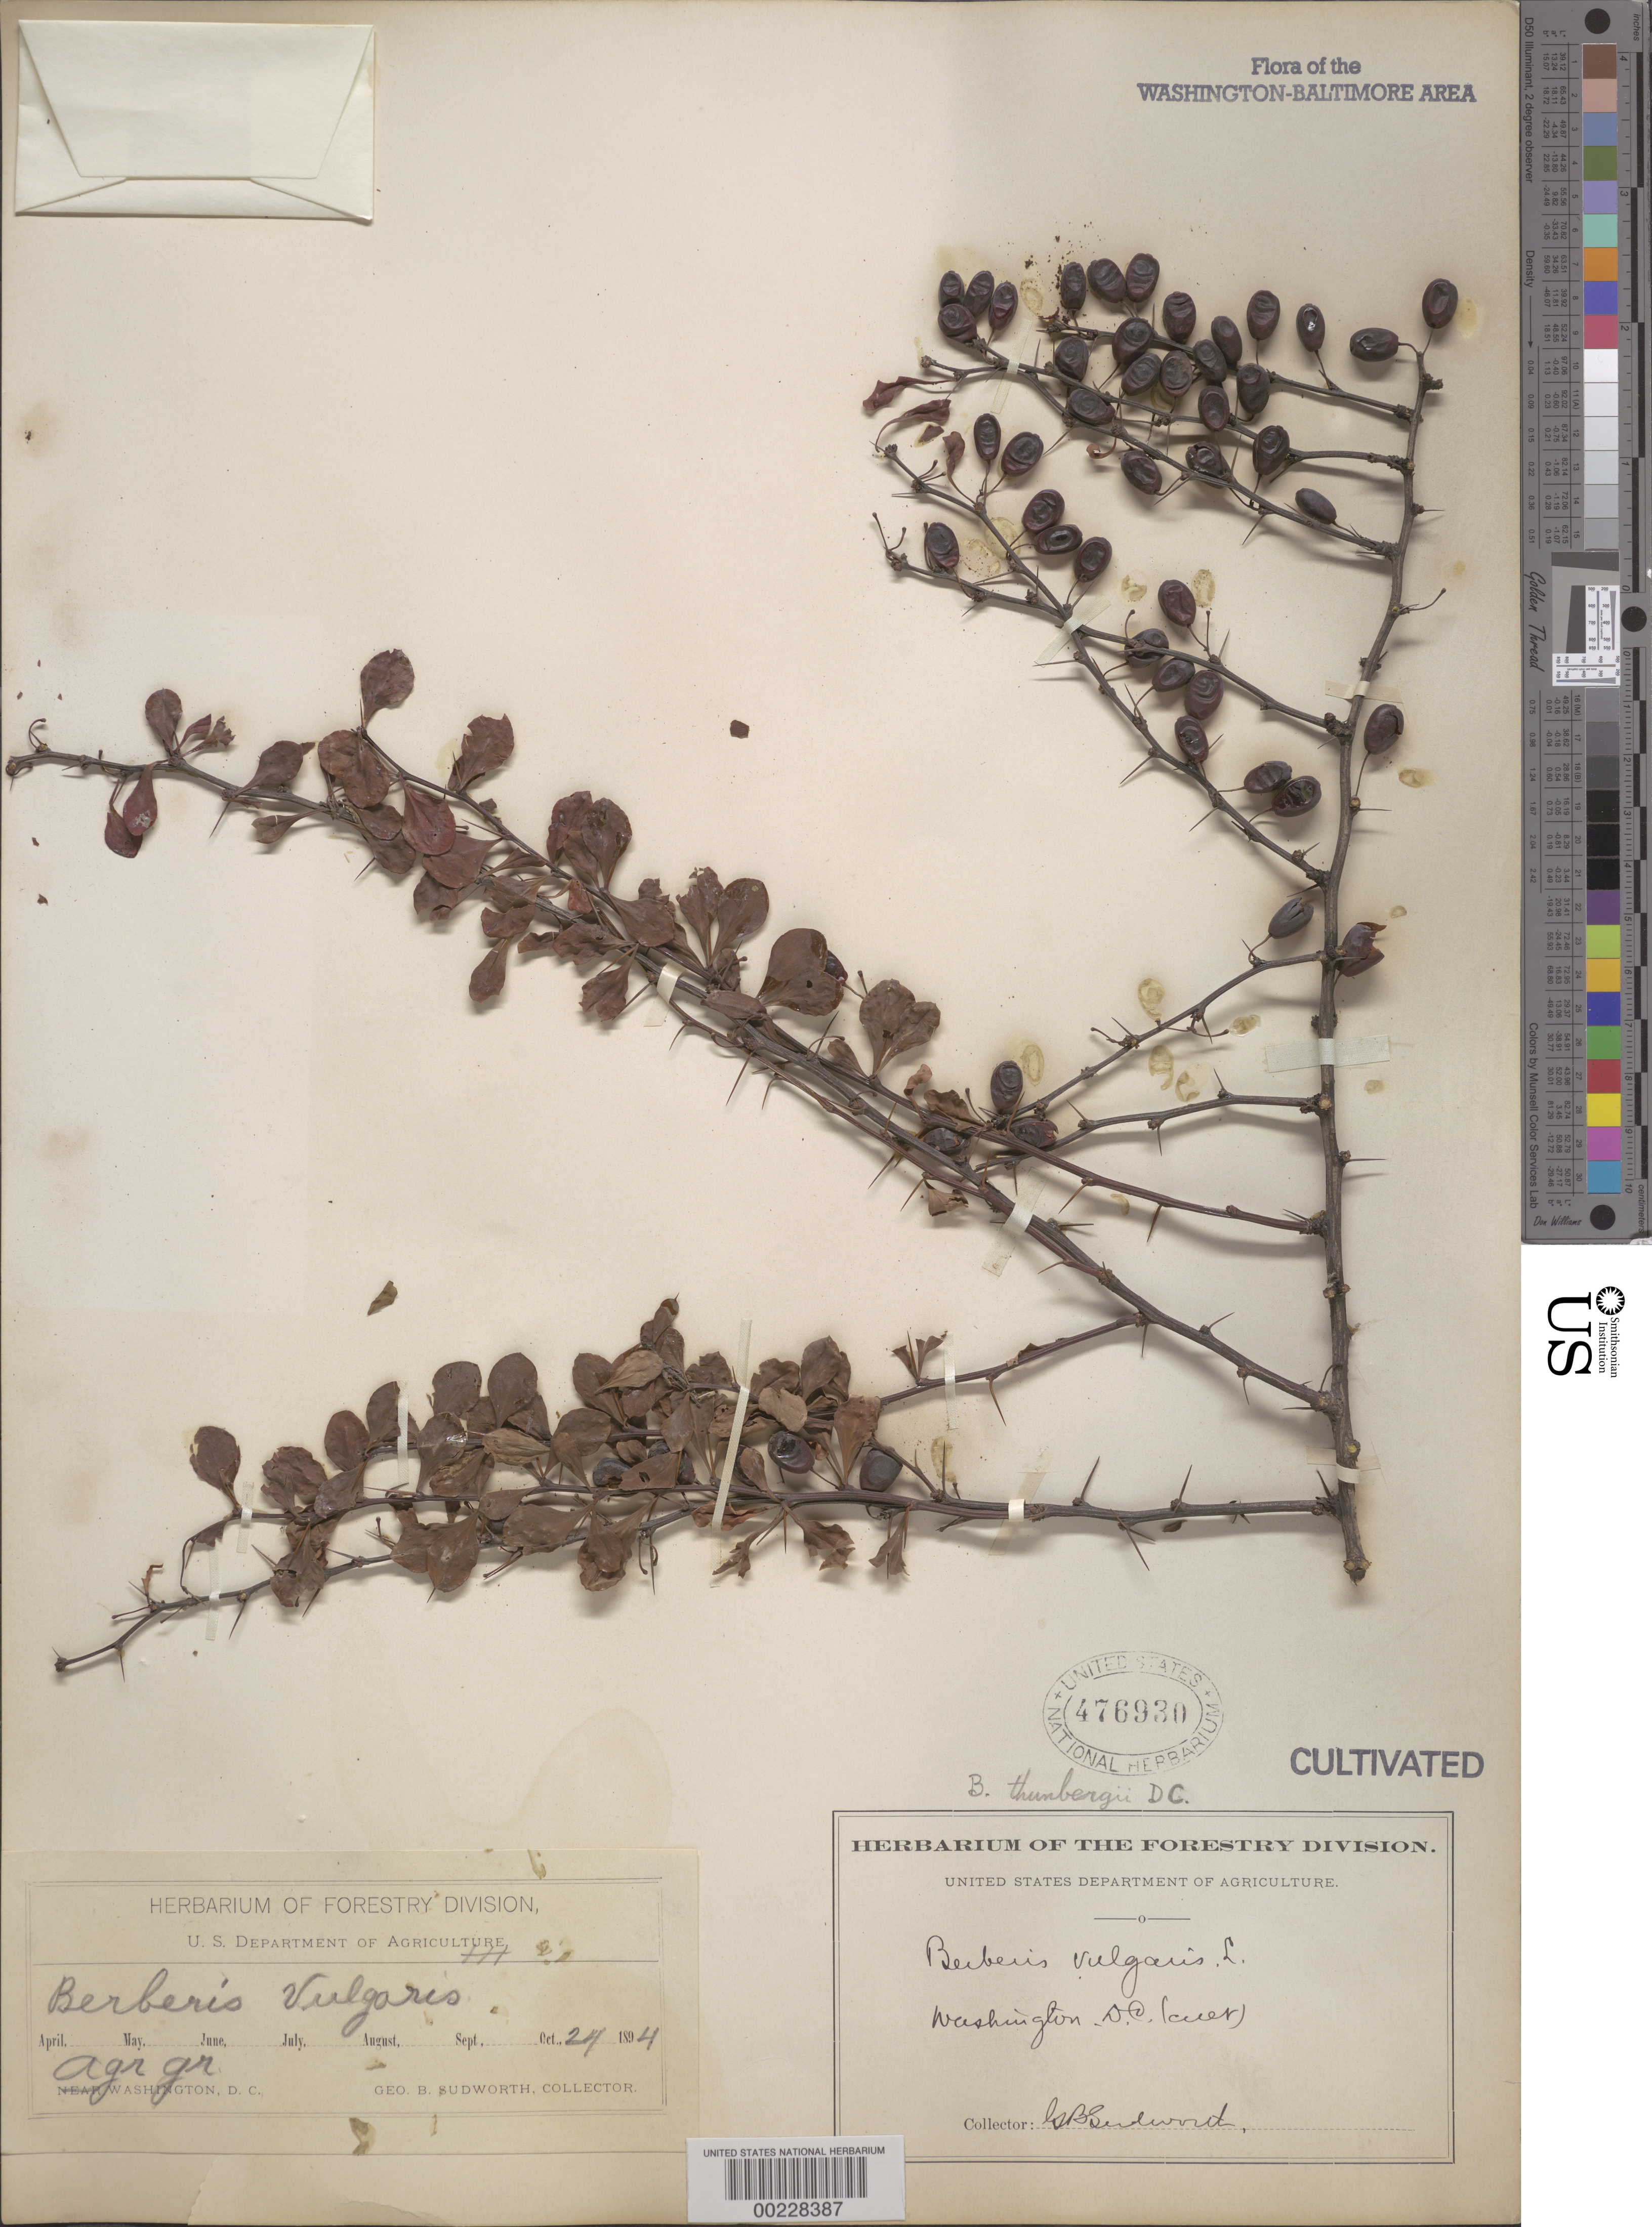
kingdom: Plantae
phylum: Tracheophyta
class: Magnoliopsida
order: Ranunculales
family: Berberidaceae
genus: Berberis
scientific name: Berberis thunbergii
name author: DC.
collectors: G. B. Sudworth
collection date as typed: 24 Oct 1894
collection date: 1894-10-24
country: United States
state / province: District of Columbia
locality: Agricultural grounds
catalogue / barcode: US 476930